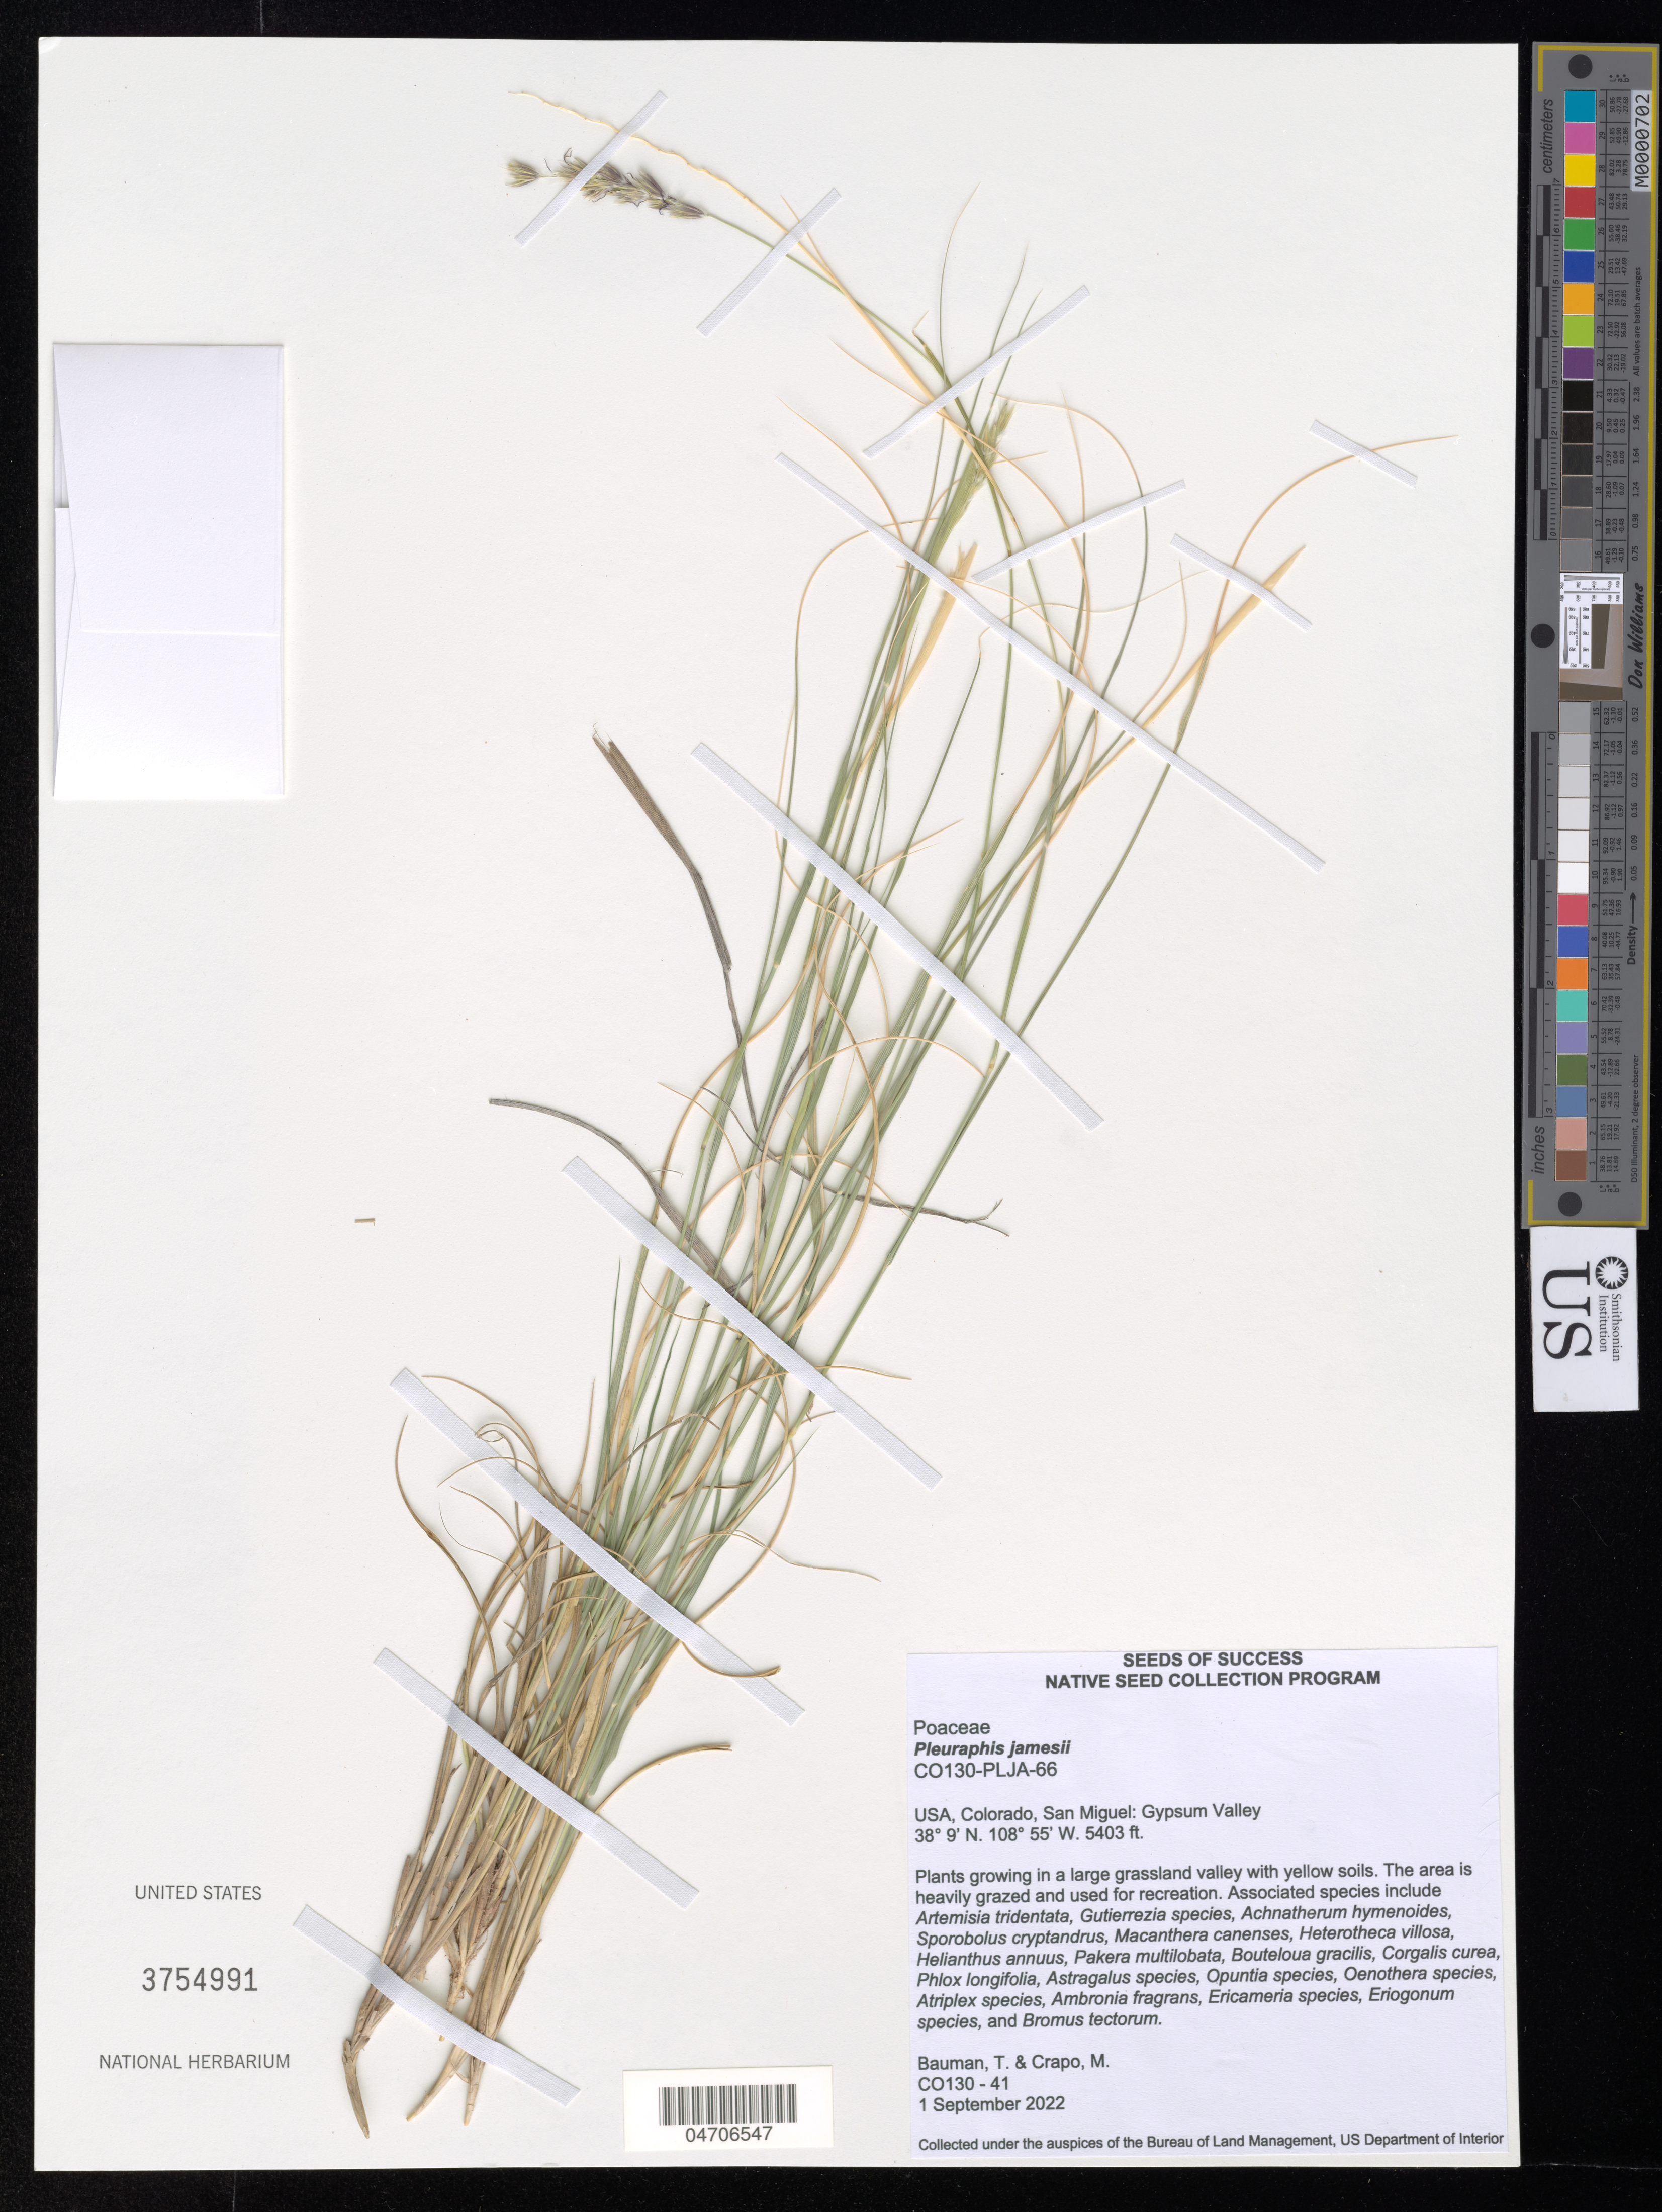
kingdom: Plantae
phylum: Tracheophyta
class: Liliopsida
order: Poales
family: Poaceae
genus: Pleuraphis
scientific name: Pleuraphis jamesii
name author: Torr.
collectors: K. Gage & G. Woronow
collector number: CO130-41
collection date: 2022-09-01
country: United States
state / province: Colorado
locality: San Miguel: Gypsum Valley.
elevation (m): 1647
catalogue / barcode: US 3754991